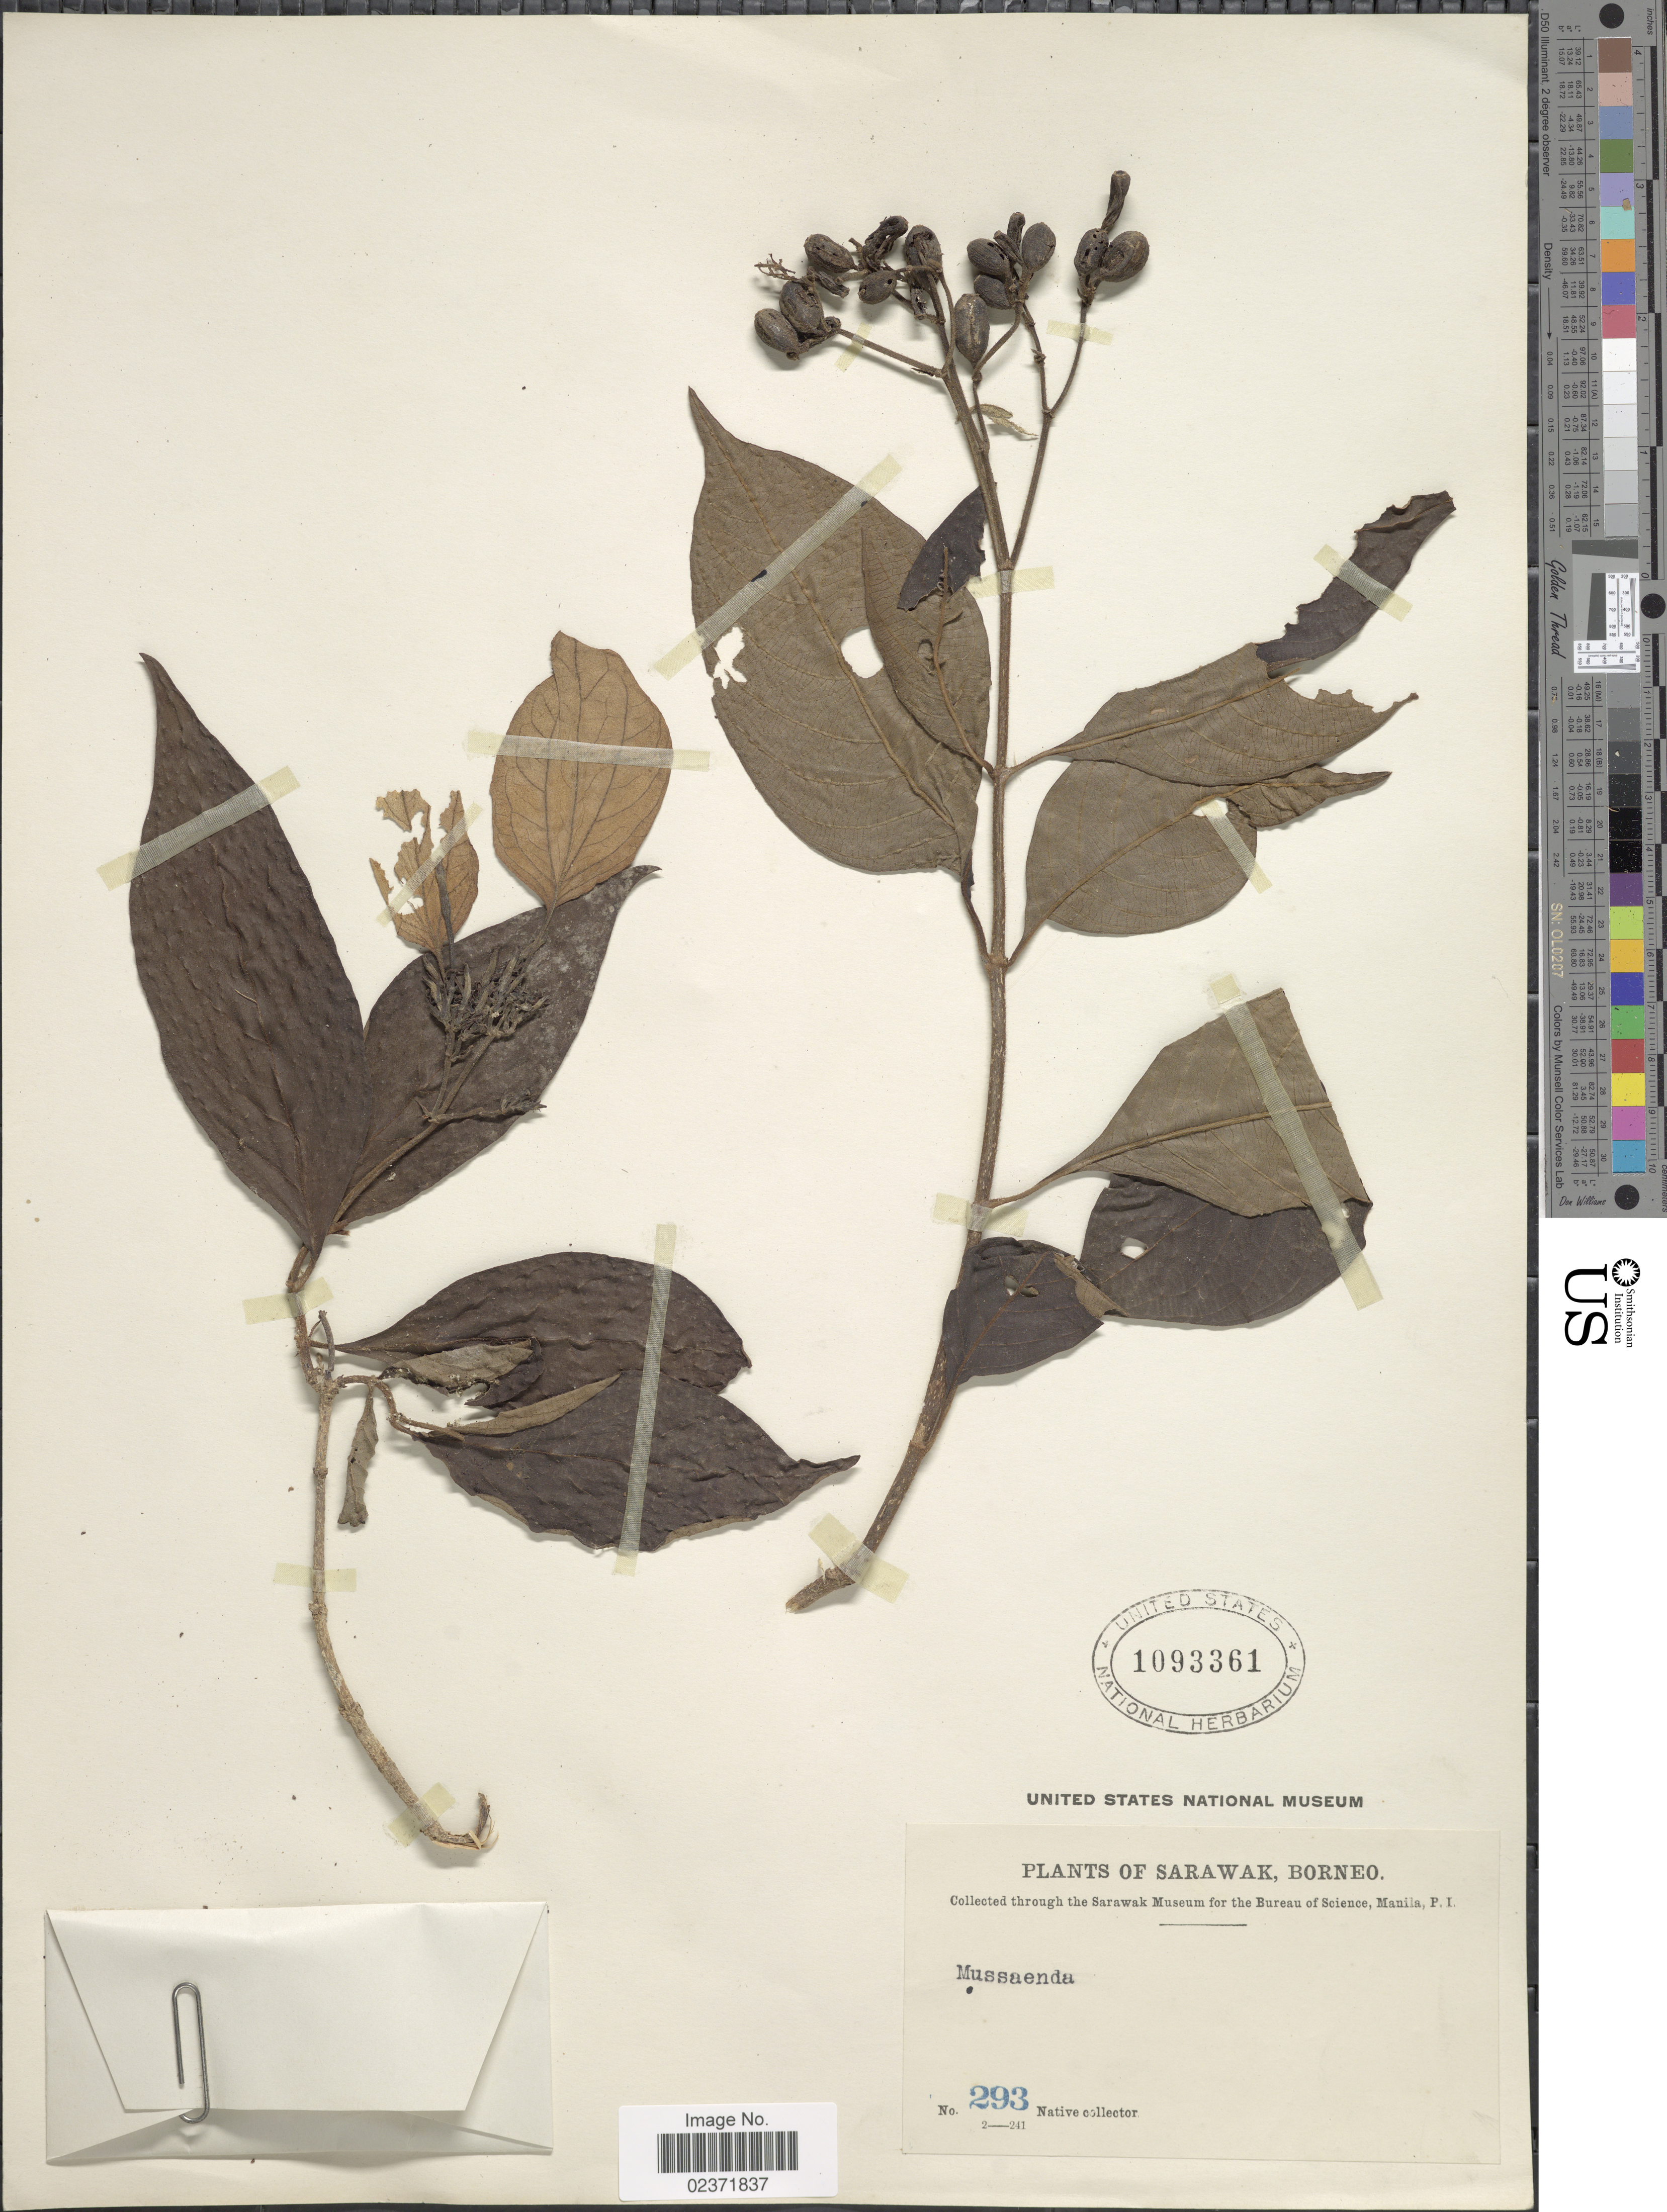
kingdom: Plantae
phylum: Tracheophyta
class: Magnoliopsida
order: Gentianales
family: Rubiaceae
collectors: Native collector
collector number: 293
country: Malaysia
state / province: Sarawak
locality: Sarawak, Borneo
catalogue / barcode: US 1093361